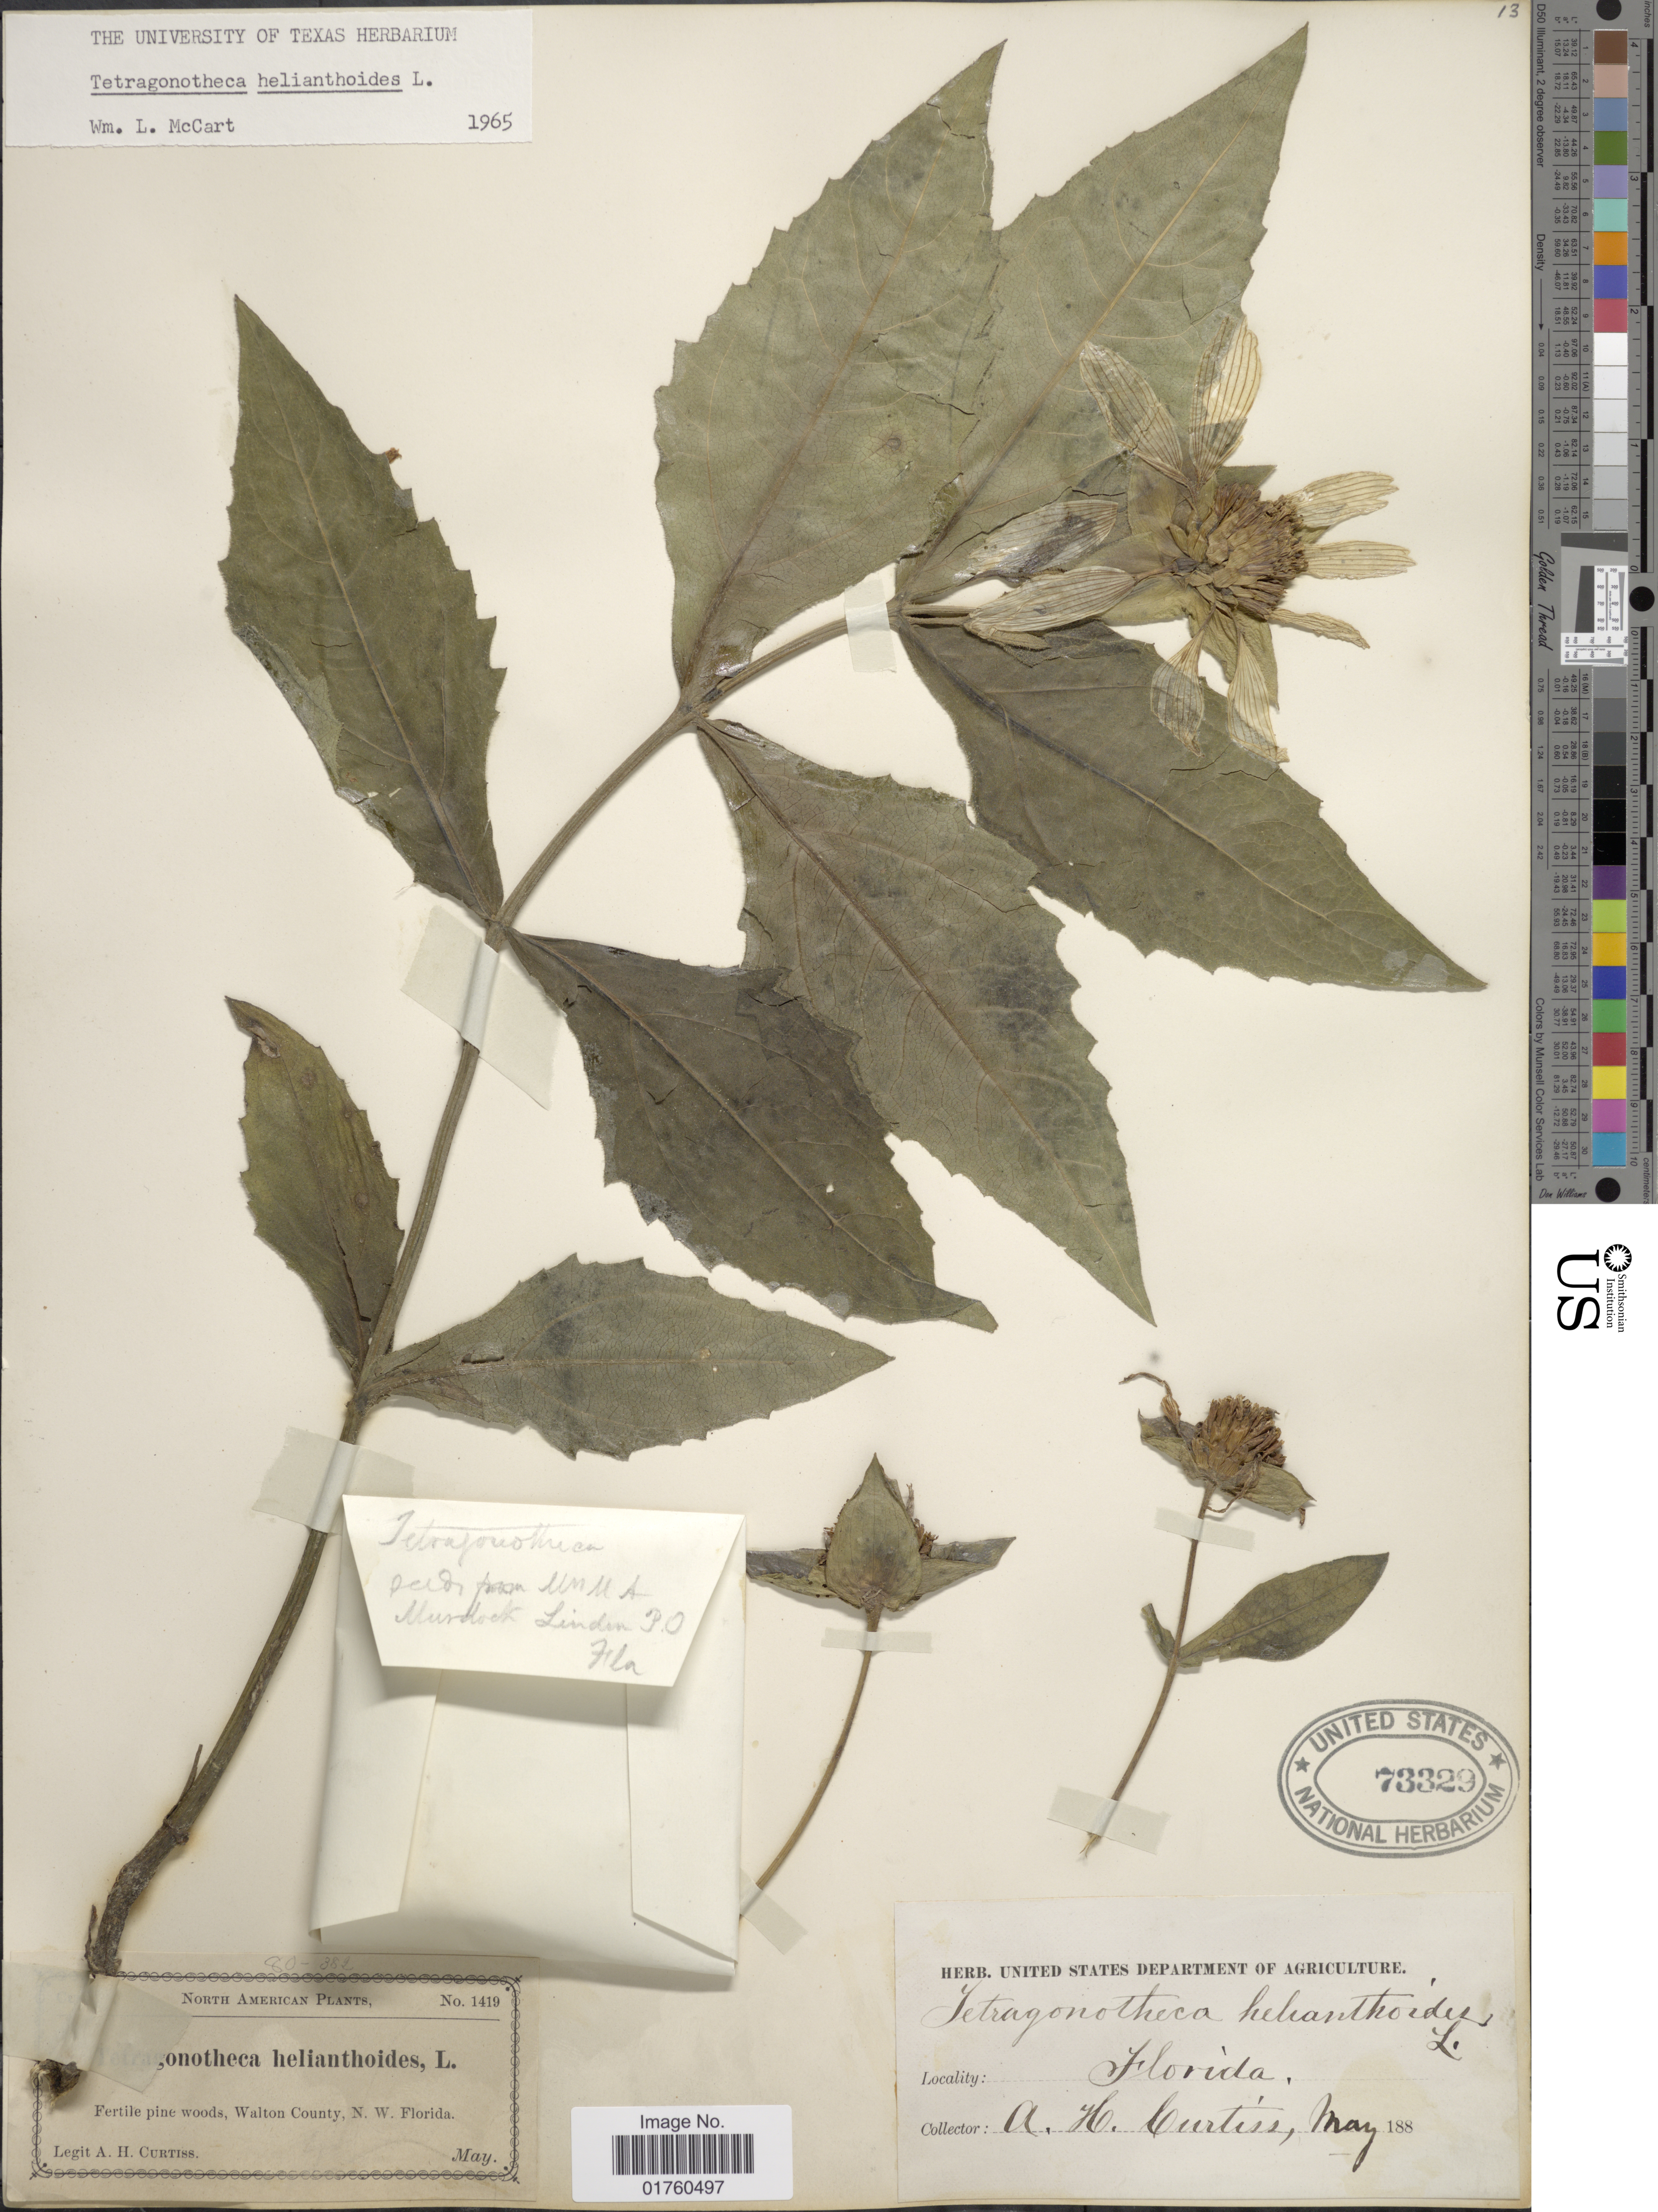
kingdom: Plantae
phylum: Tracheophyta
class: Magnoliopsida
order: Asterales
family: Asteraceae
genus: Tetragonotheca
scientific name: Tetragonotheca helianthoides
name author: L.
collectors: A. H. Curtiss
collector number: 1419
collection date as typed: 188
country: United States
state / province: Florida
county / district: Walton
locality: Walton County, N.W. Florida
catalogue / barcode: US 73329